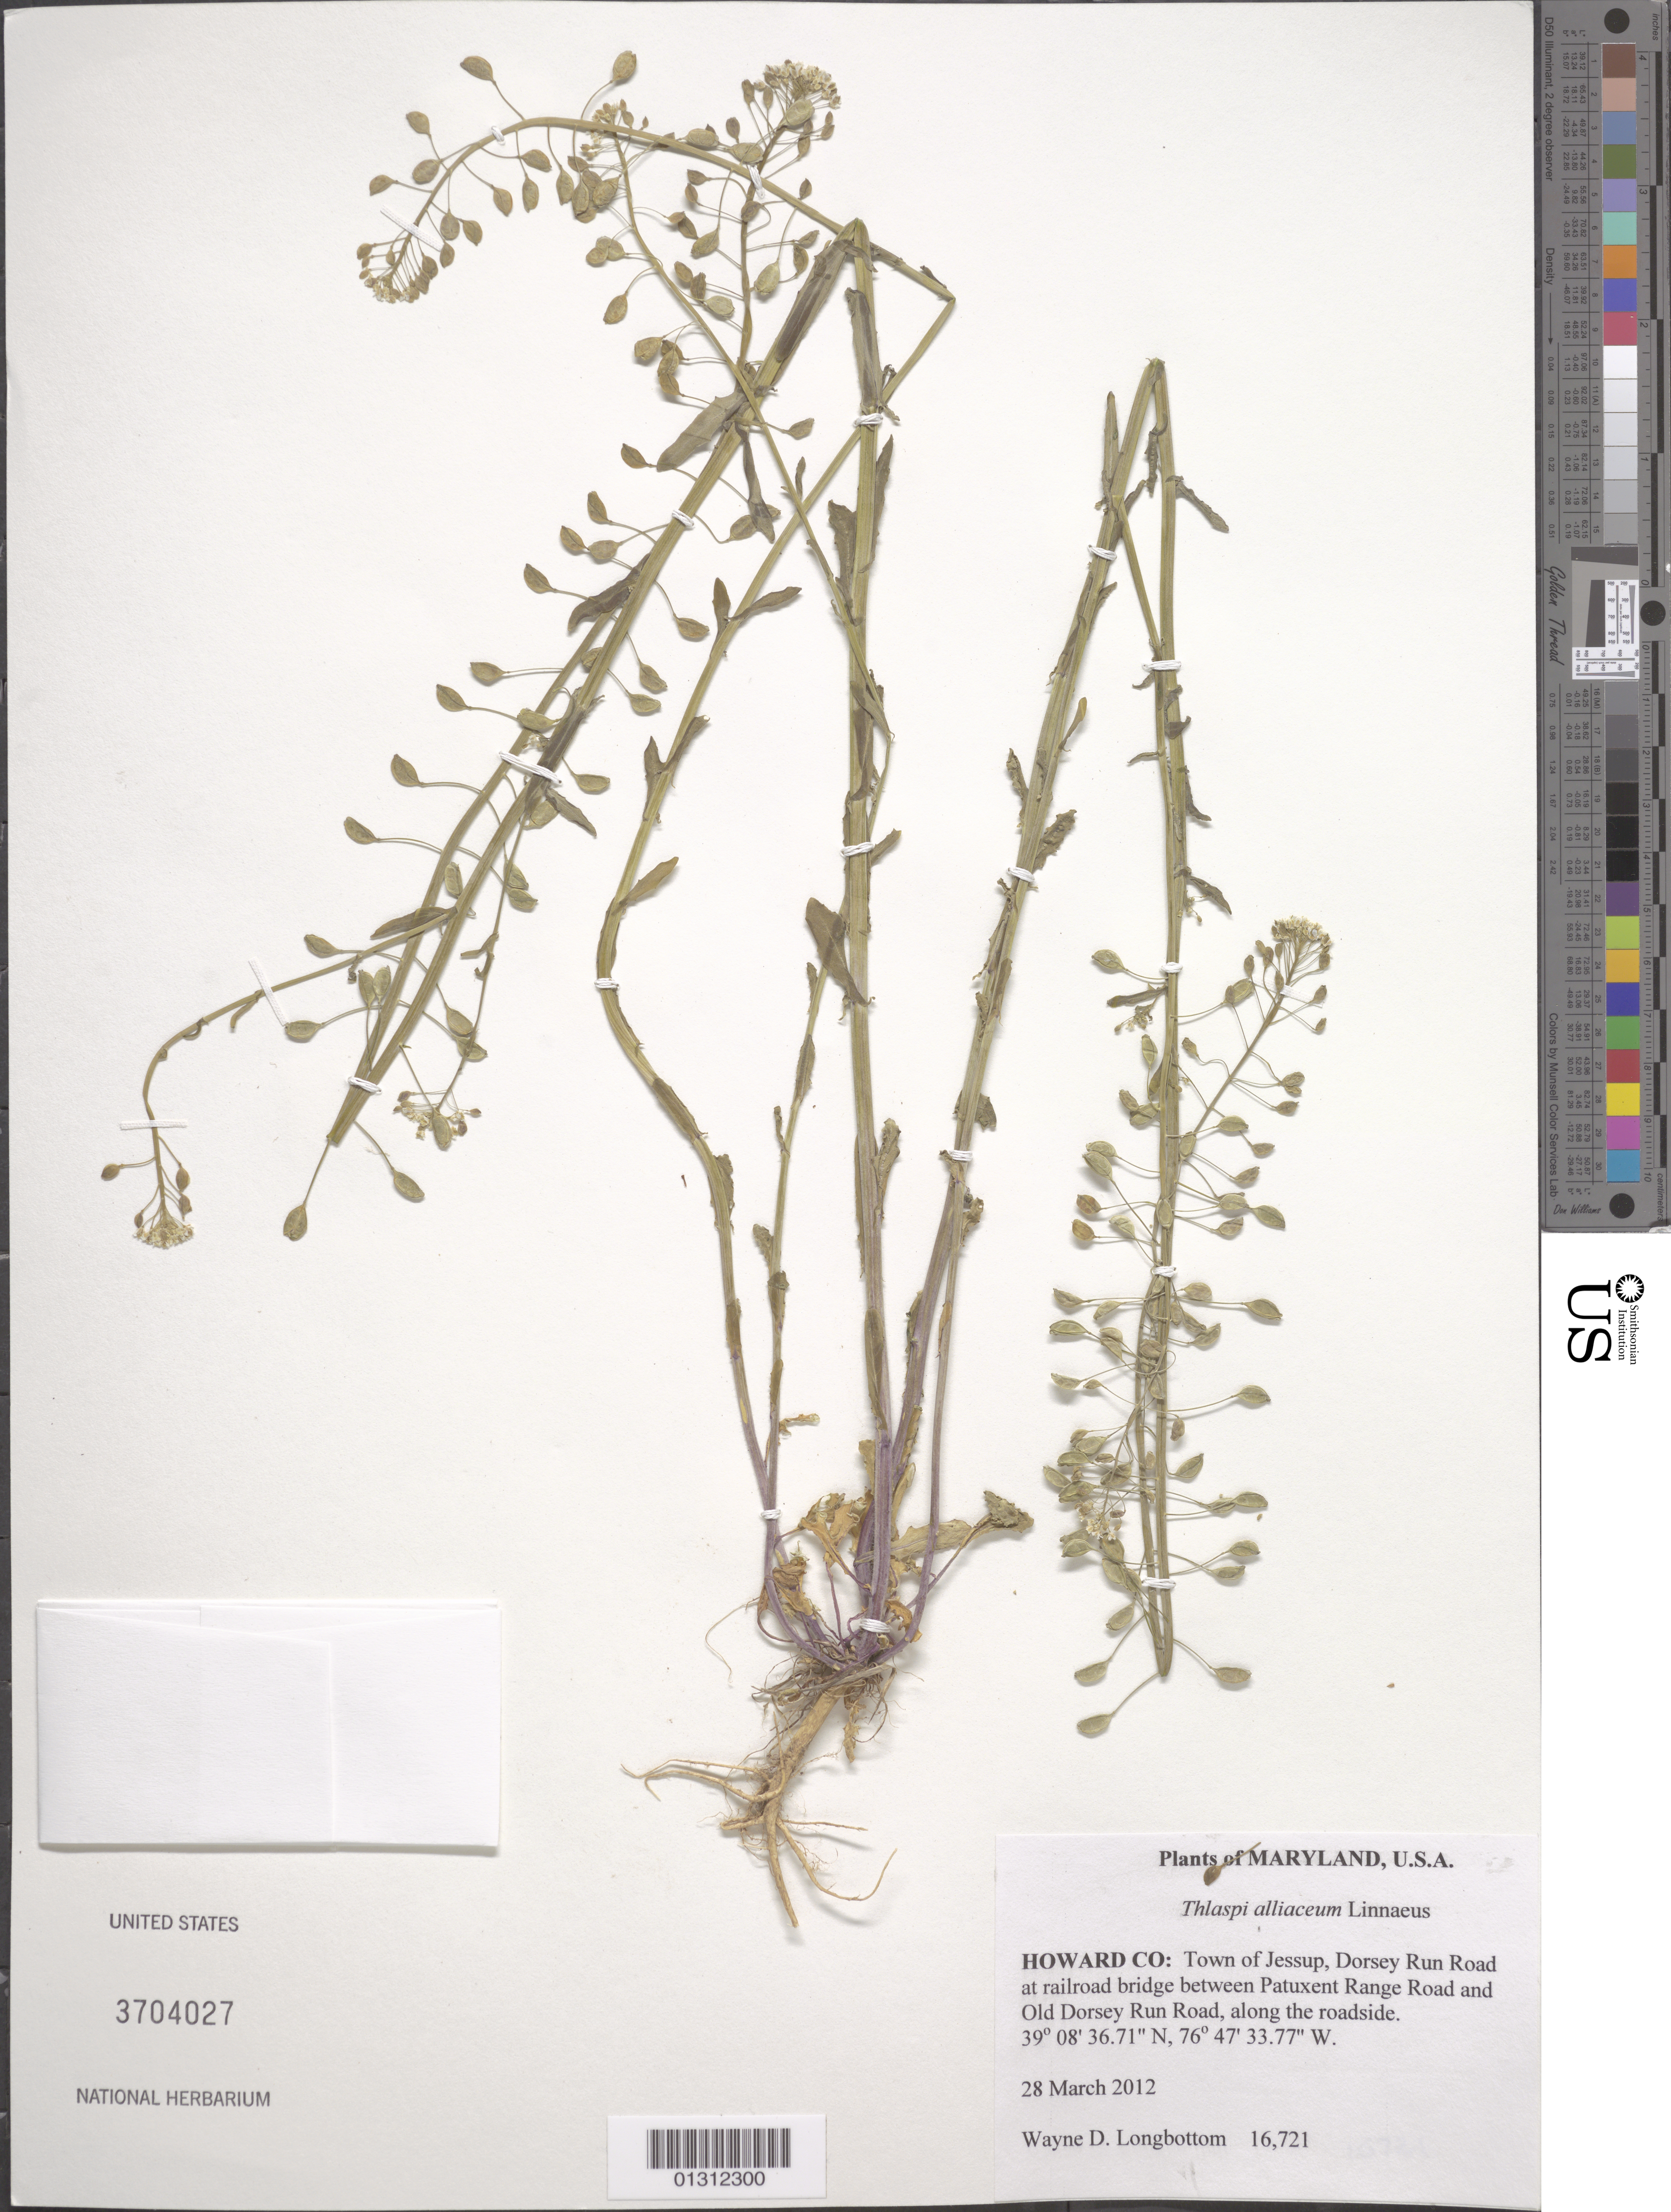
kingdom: Plantae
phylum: Tracheophyta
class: Magnoliopsida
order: Brassicales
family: Brassicaceae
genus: Thlaspi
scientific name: Thlaspi alliaceum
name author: L.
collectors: W. D. Longbottom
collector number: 16721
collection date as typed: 28 March 2012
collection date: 2012-03-28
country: United States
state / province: Maryland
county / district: Howard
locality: Town of Jessup, Dorsey Run Road at railroad bridge between Patuxent Range Road and Old Dorsey Run Road, along the roadside.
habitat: Along the roadside.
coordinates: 39 08 36.71 N, 76 47 33.77 W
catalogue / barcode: US 3704027